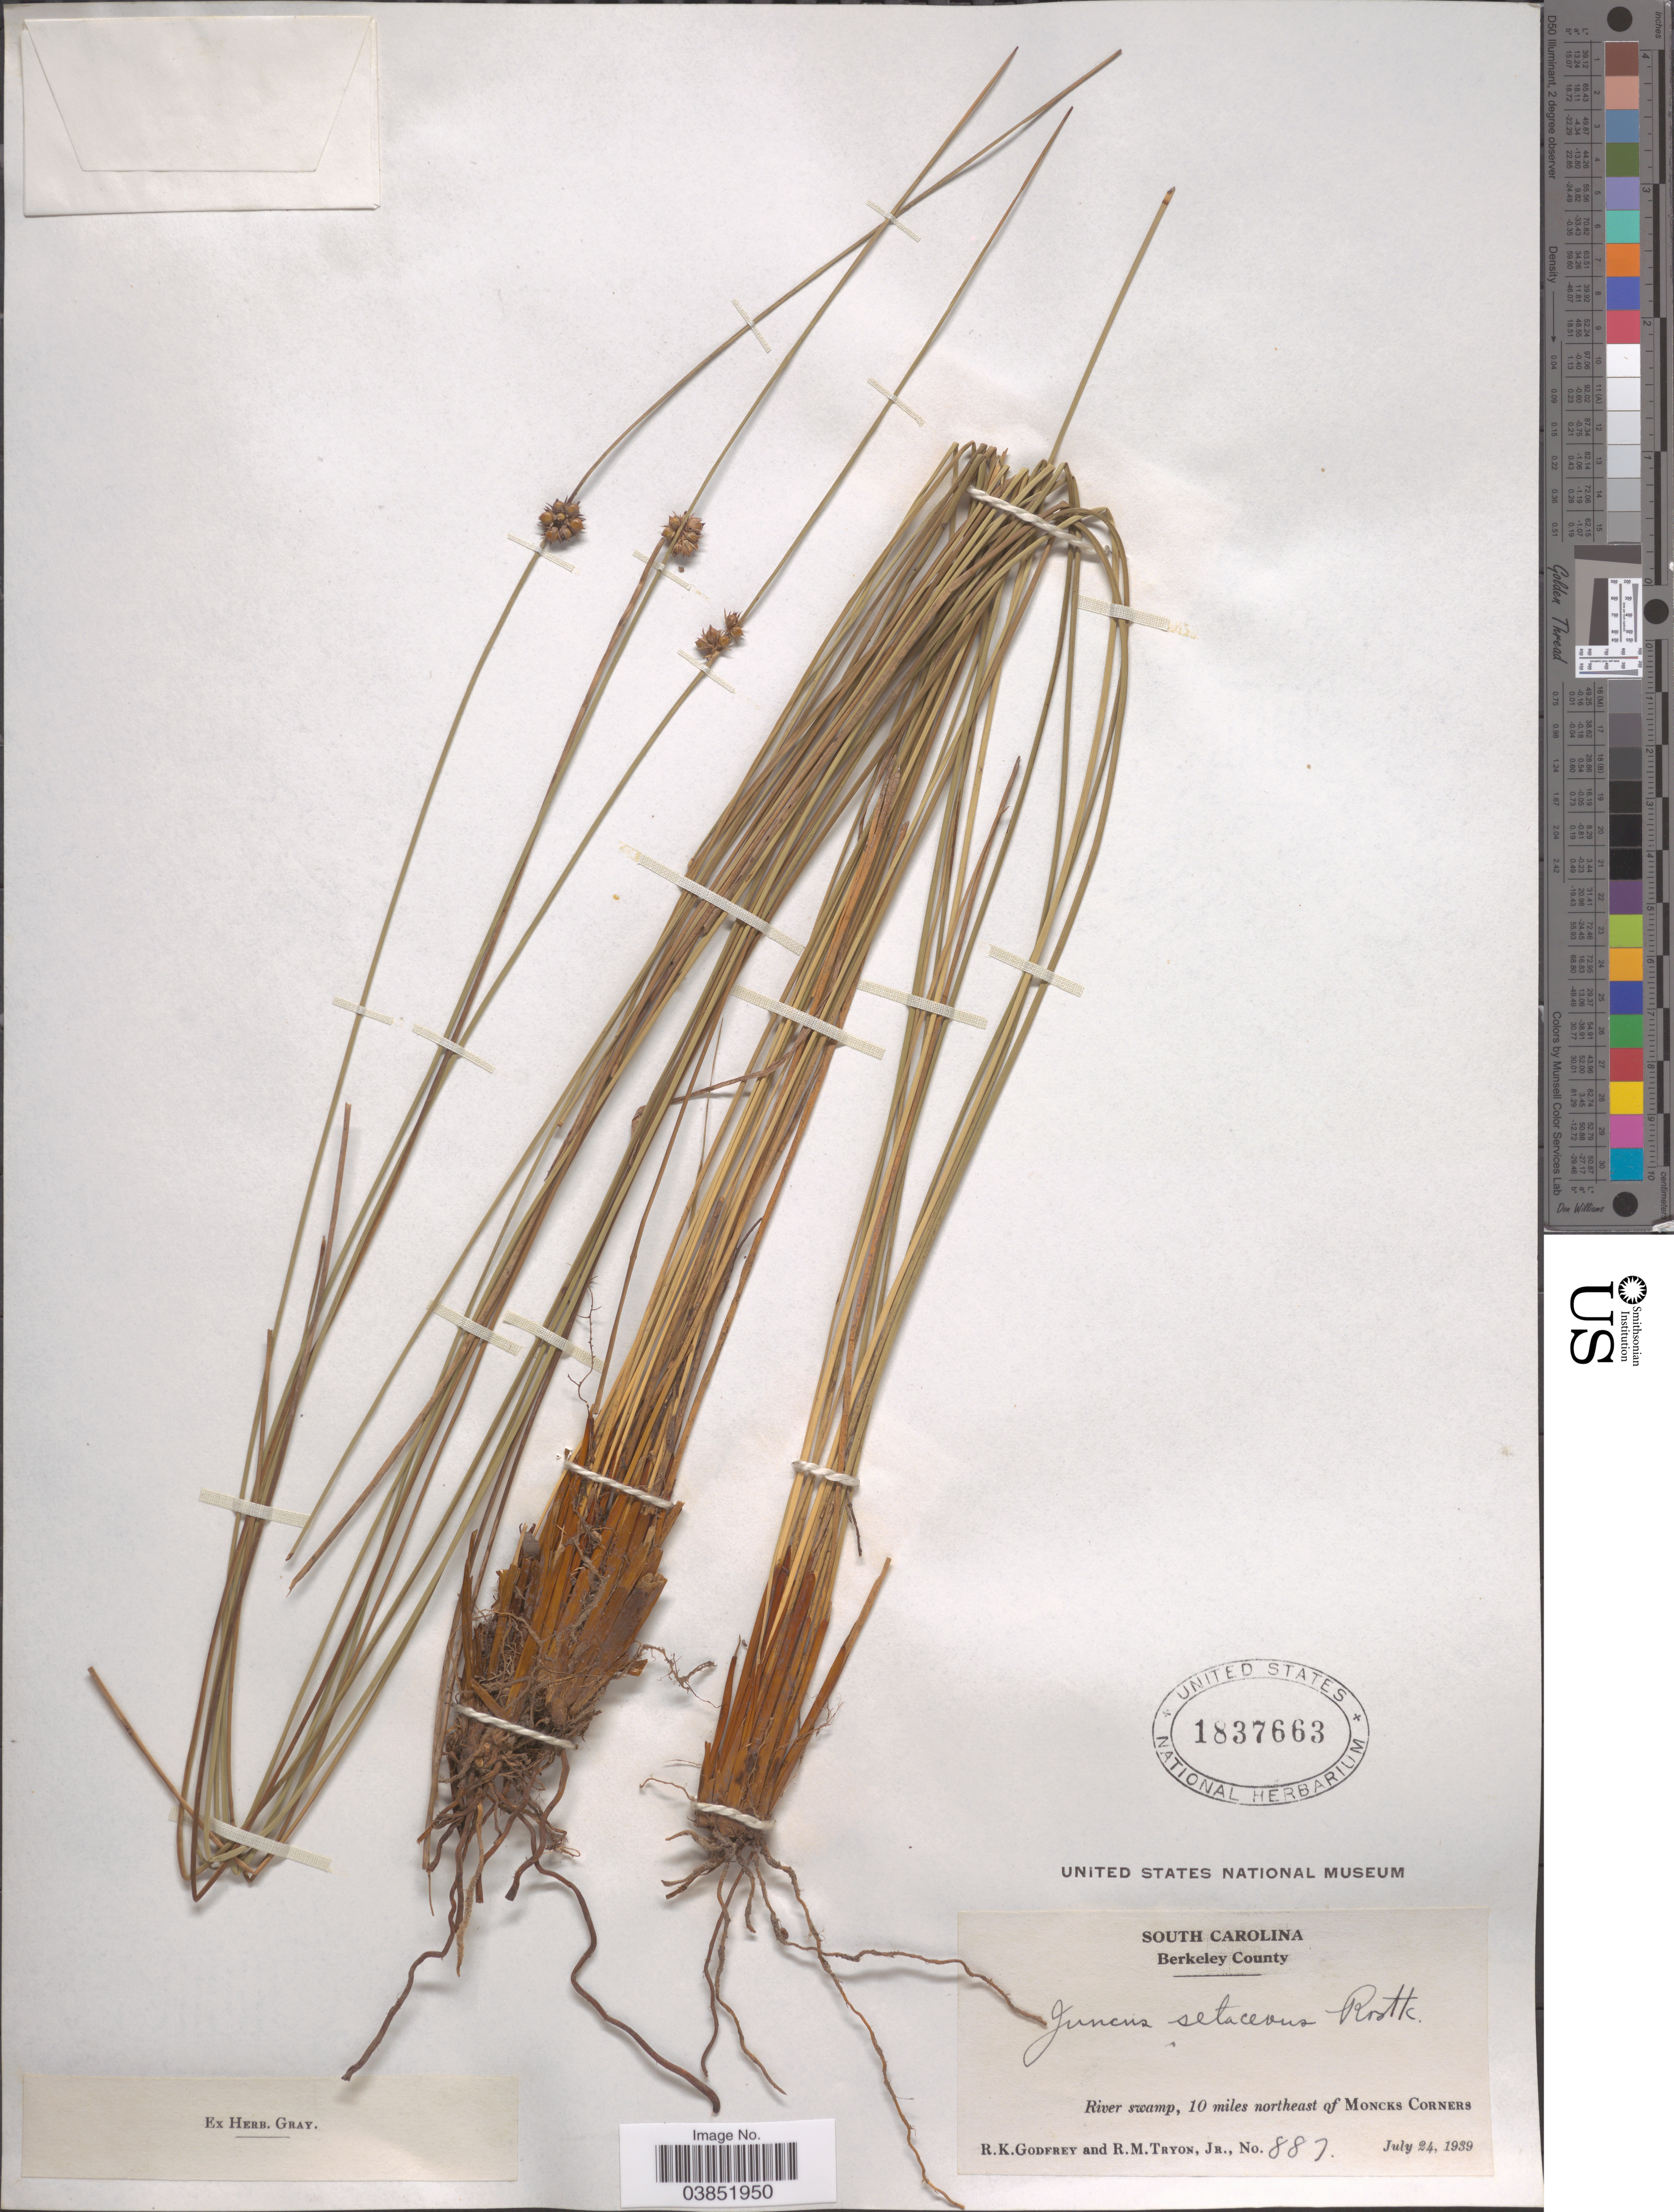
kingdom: Plantae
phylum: Tracheophyta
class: Liliopsida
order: Poales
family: Juncaceae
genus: Juncus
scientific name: Juncus coriaceus Mack.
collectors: R. K. Godfrey & R. Tryon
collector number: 887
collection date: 1939-07-24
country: United States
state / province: South Carolina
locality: Berkeley County. River swamp, 10 miles northeast of Moncks Corners.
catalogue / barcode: US 1837663